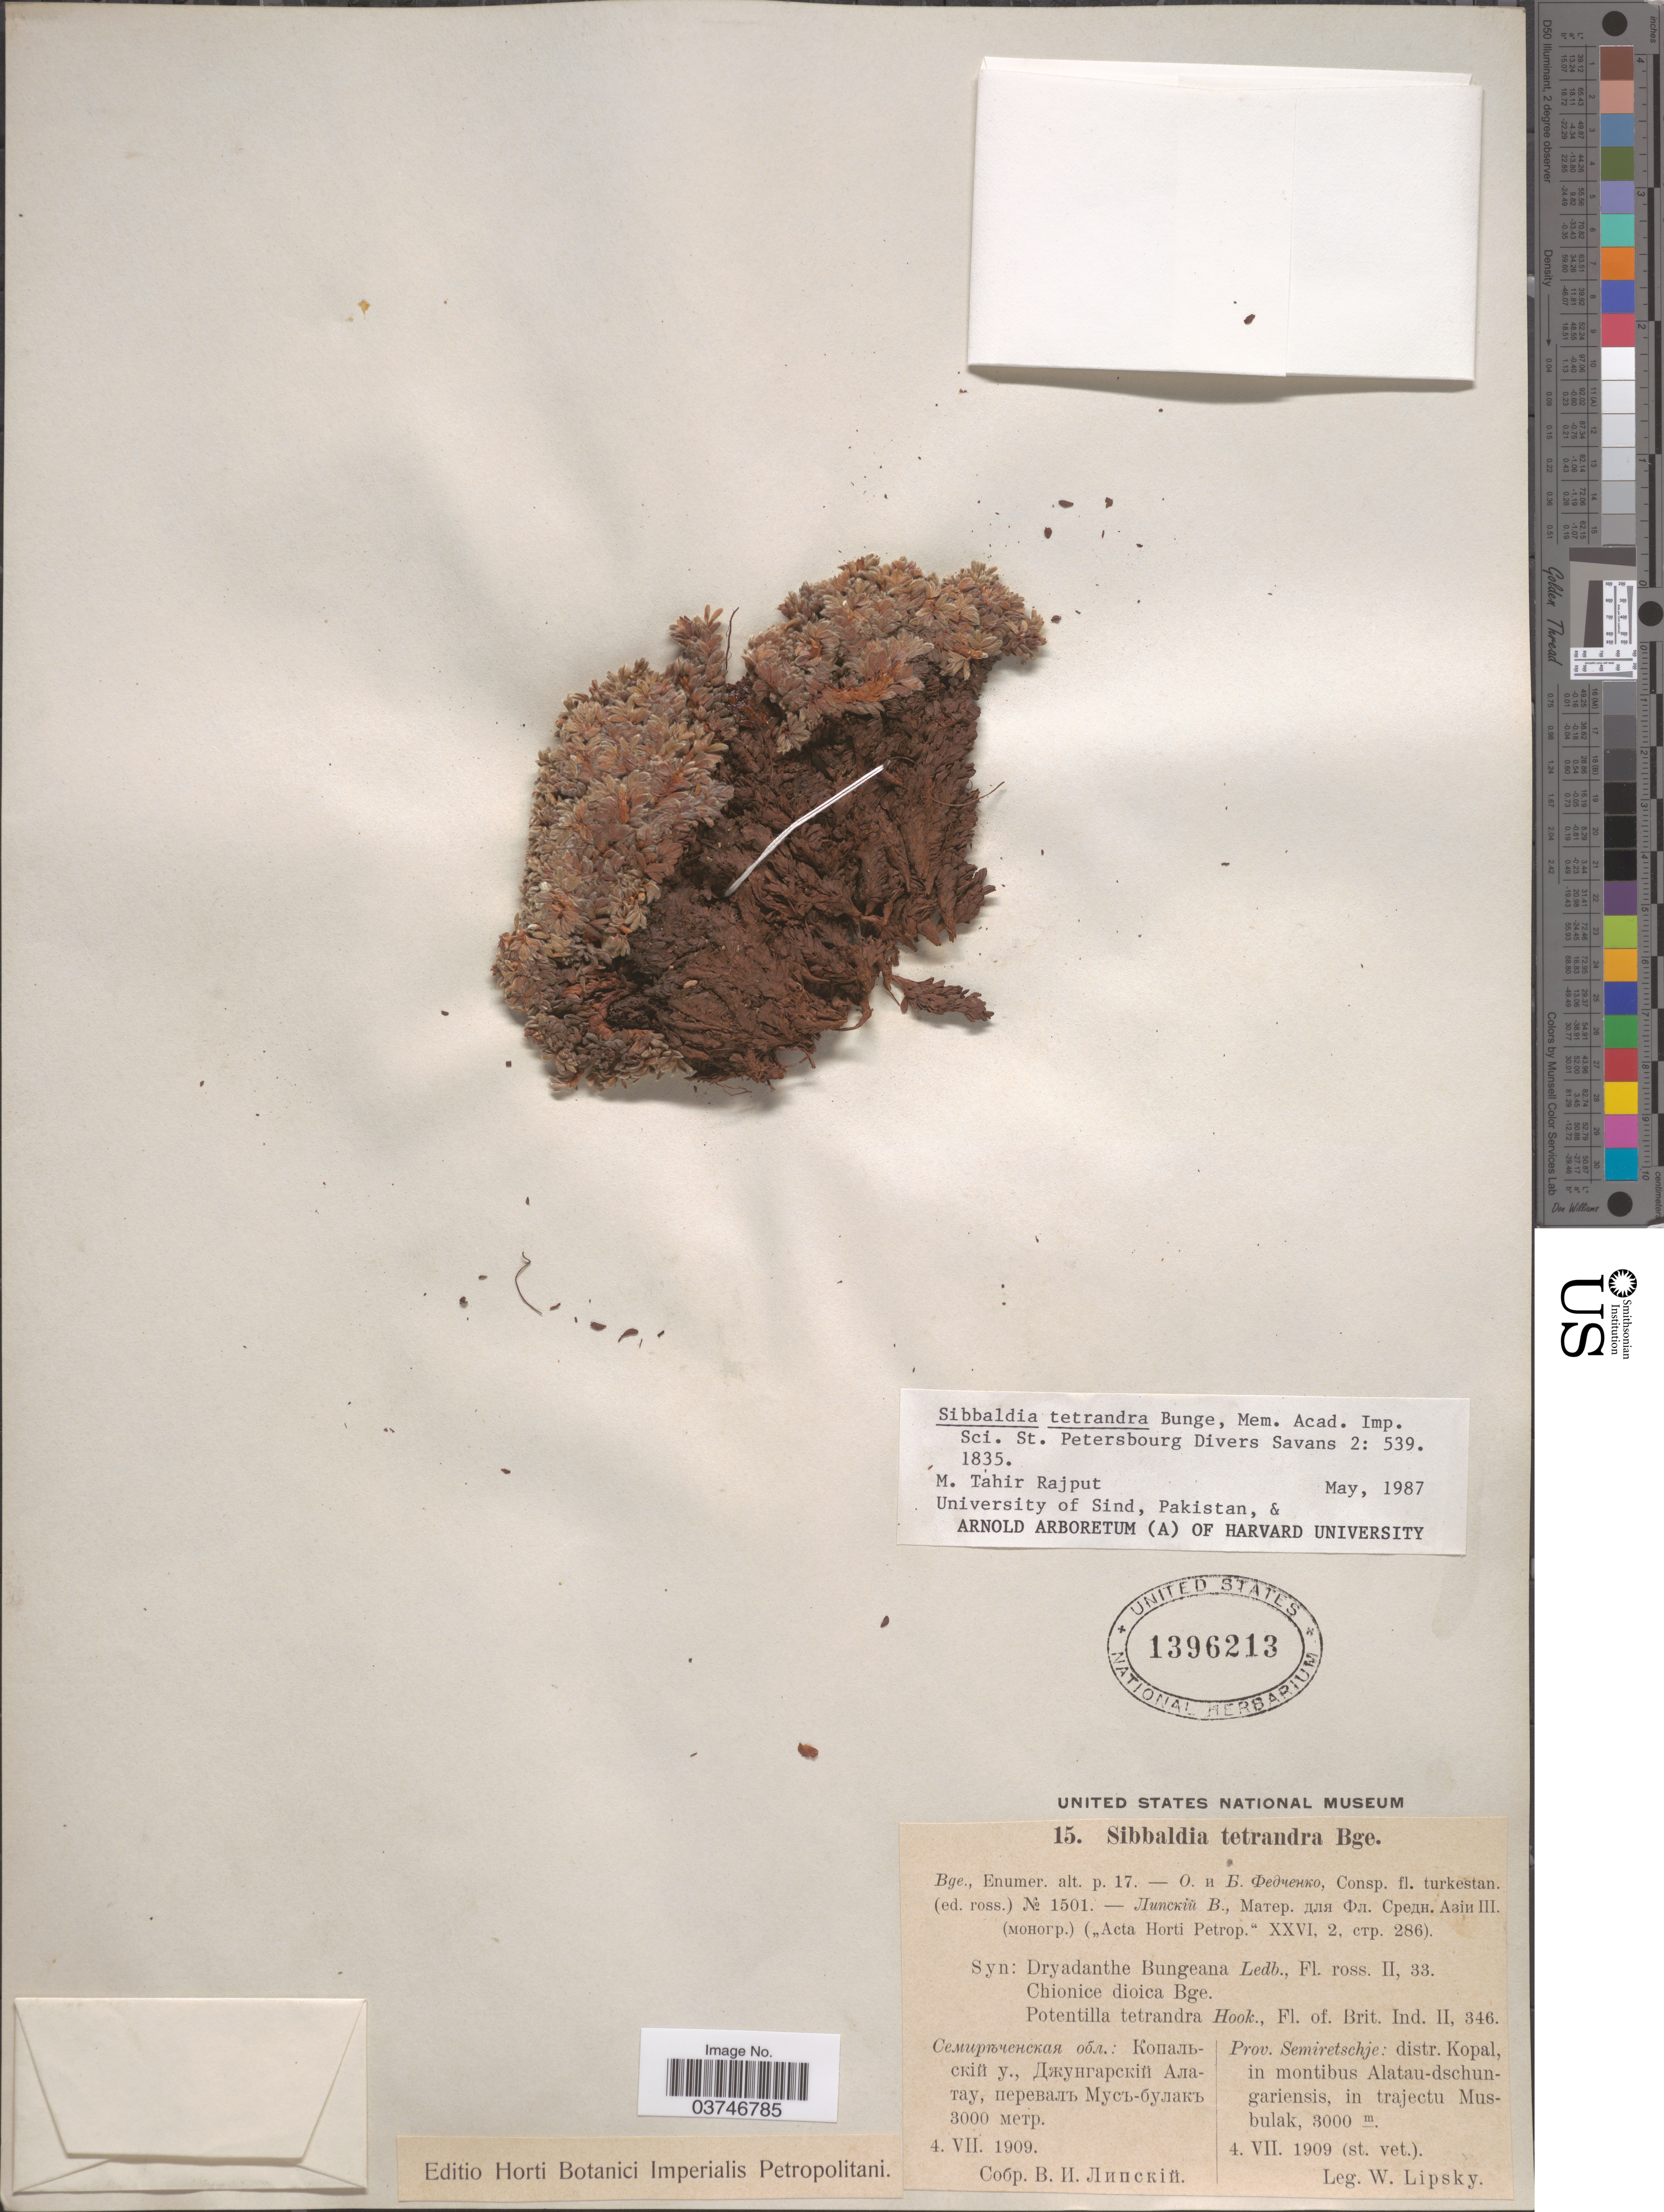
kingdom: Plantae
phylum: Tracheophyta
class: Magnoliopsida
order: Rosales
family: Rosaceae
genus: Sibbaldia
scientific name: Sibbaldia tetrandra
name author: Bunge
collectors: W. Lipsky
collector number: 15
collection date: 1909-07-04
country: Kazakhstan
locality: Prov. Semiretschje: distr. Kopal, in montibus Alatau-dschun-gariensis, in trajectu Musbulak.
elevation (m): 3000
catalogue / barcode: US 1396213